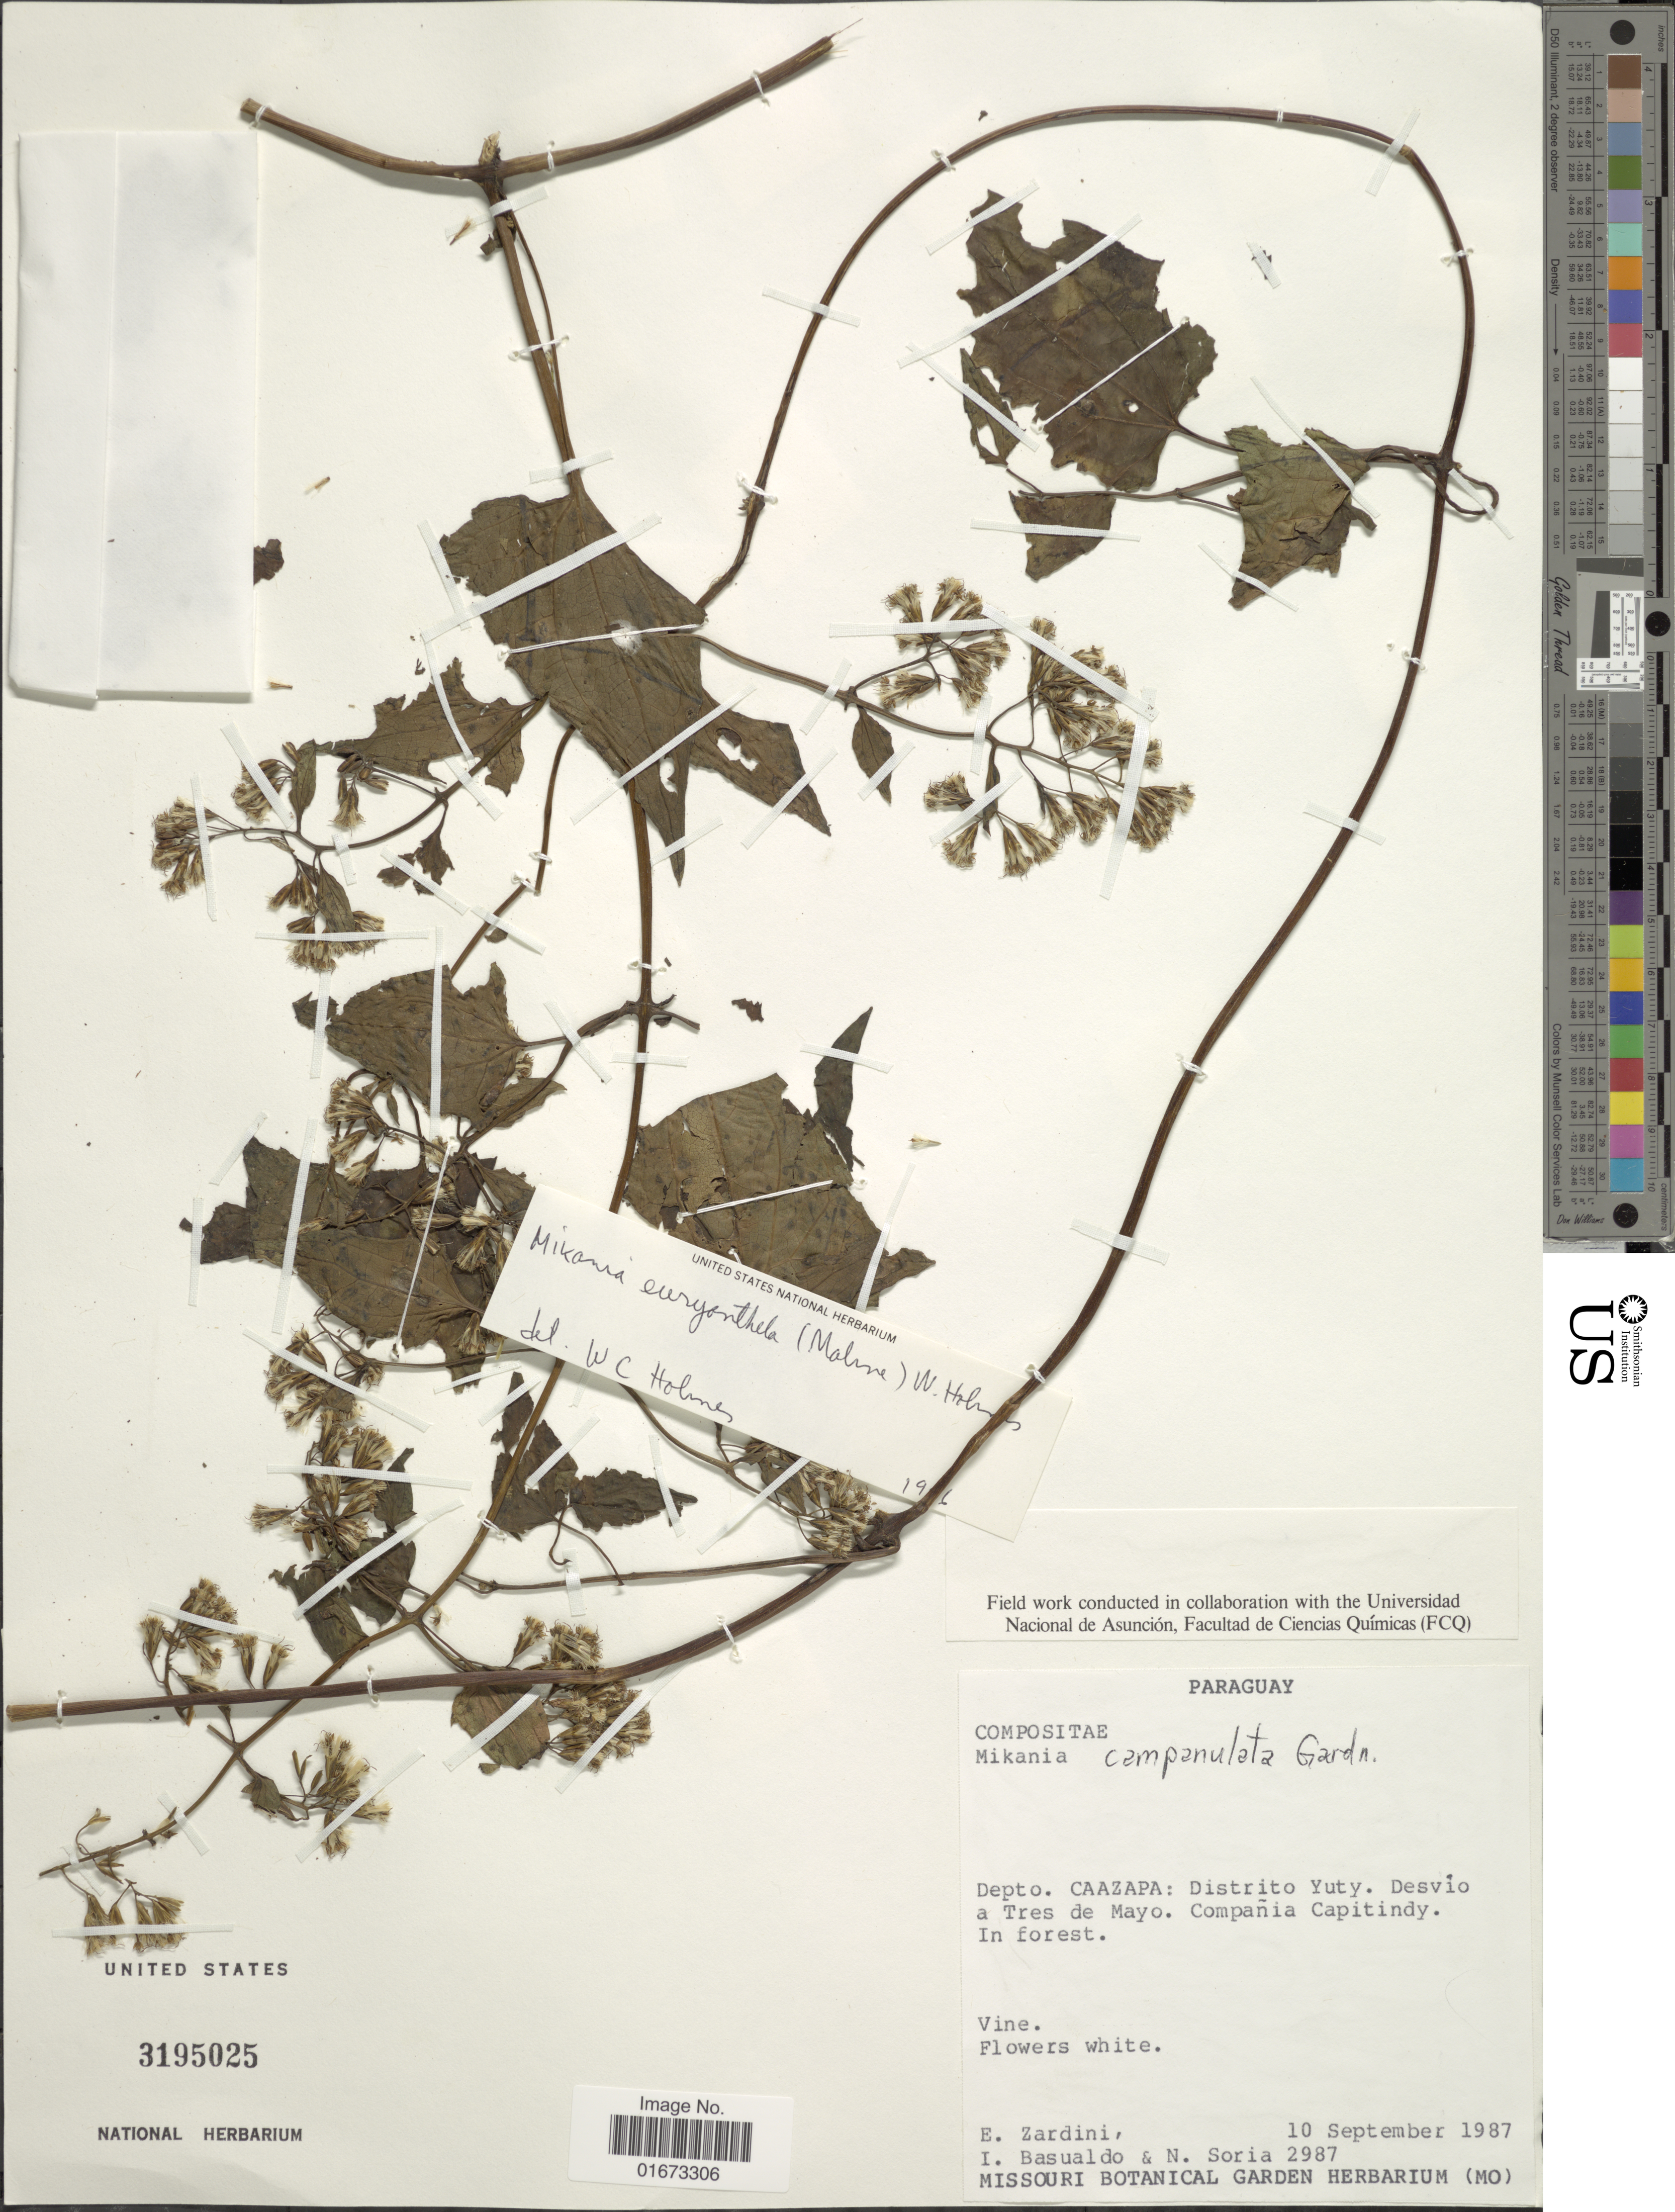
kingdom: Plantae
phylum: Tracheophyta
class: Magnoliopsida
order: Asterales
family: Asteraceae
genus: Mikania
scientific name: Mikania euryanthela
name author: (Malme) W.C. Holmes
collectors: E. M. Zardini, I. Basualdo & N. Soria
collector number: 2987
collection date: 1987-09-10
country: Paraguay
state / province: Caazapa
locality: Depto. Caazapa: Distrito Yuti. Desvío a Tres de Mayo. Compañia Capitindy. In forst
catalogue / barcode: US 3195025